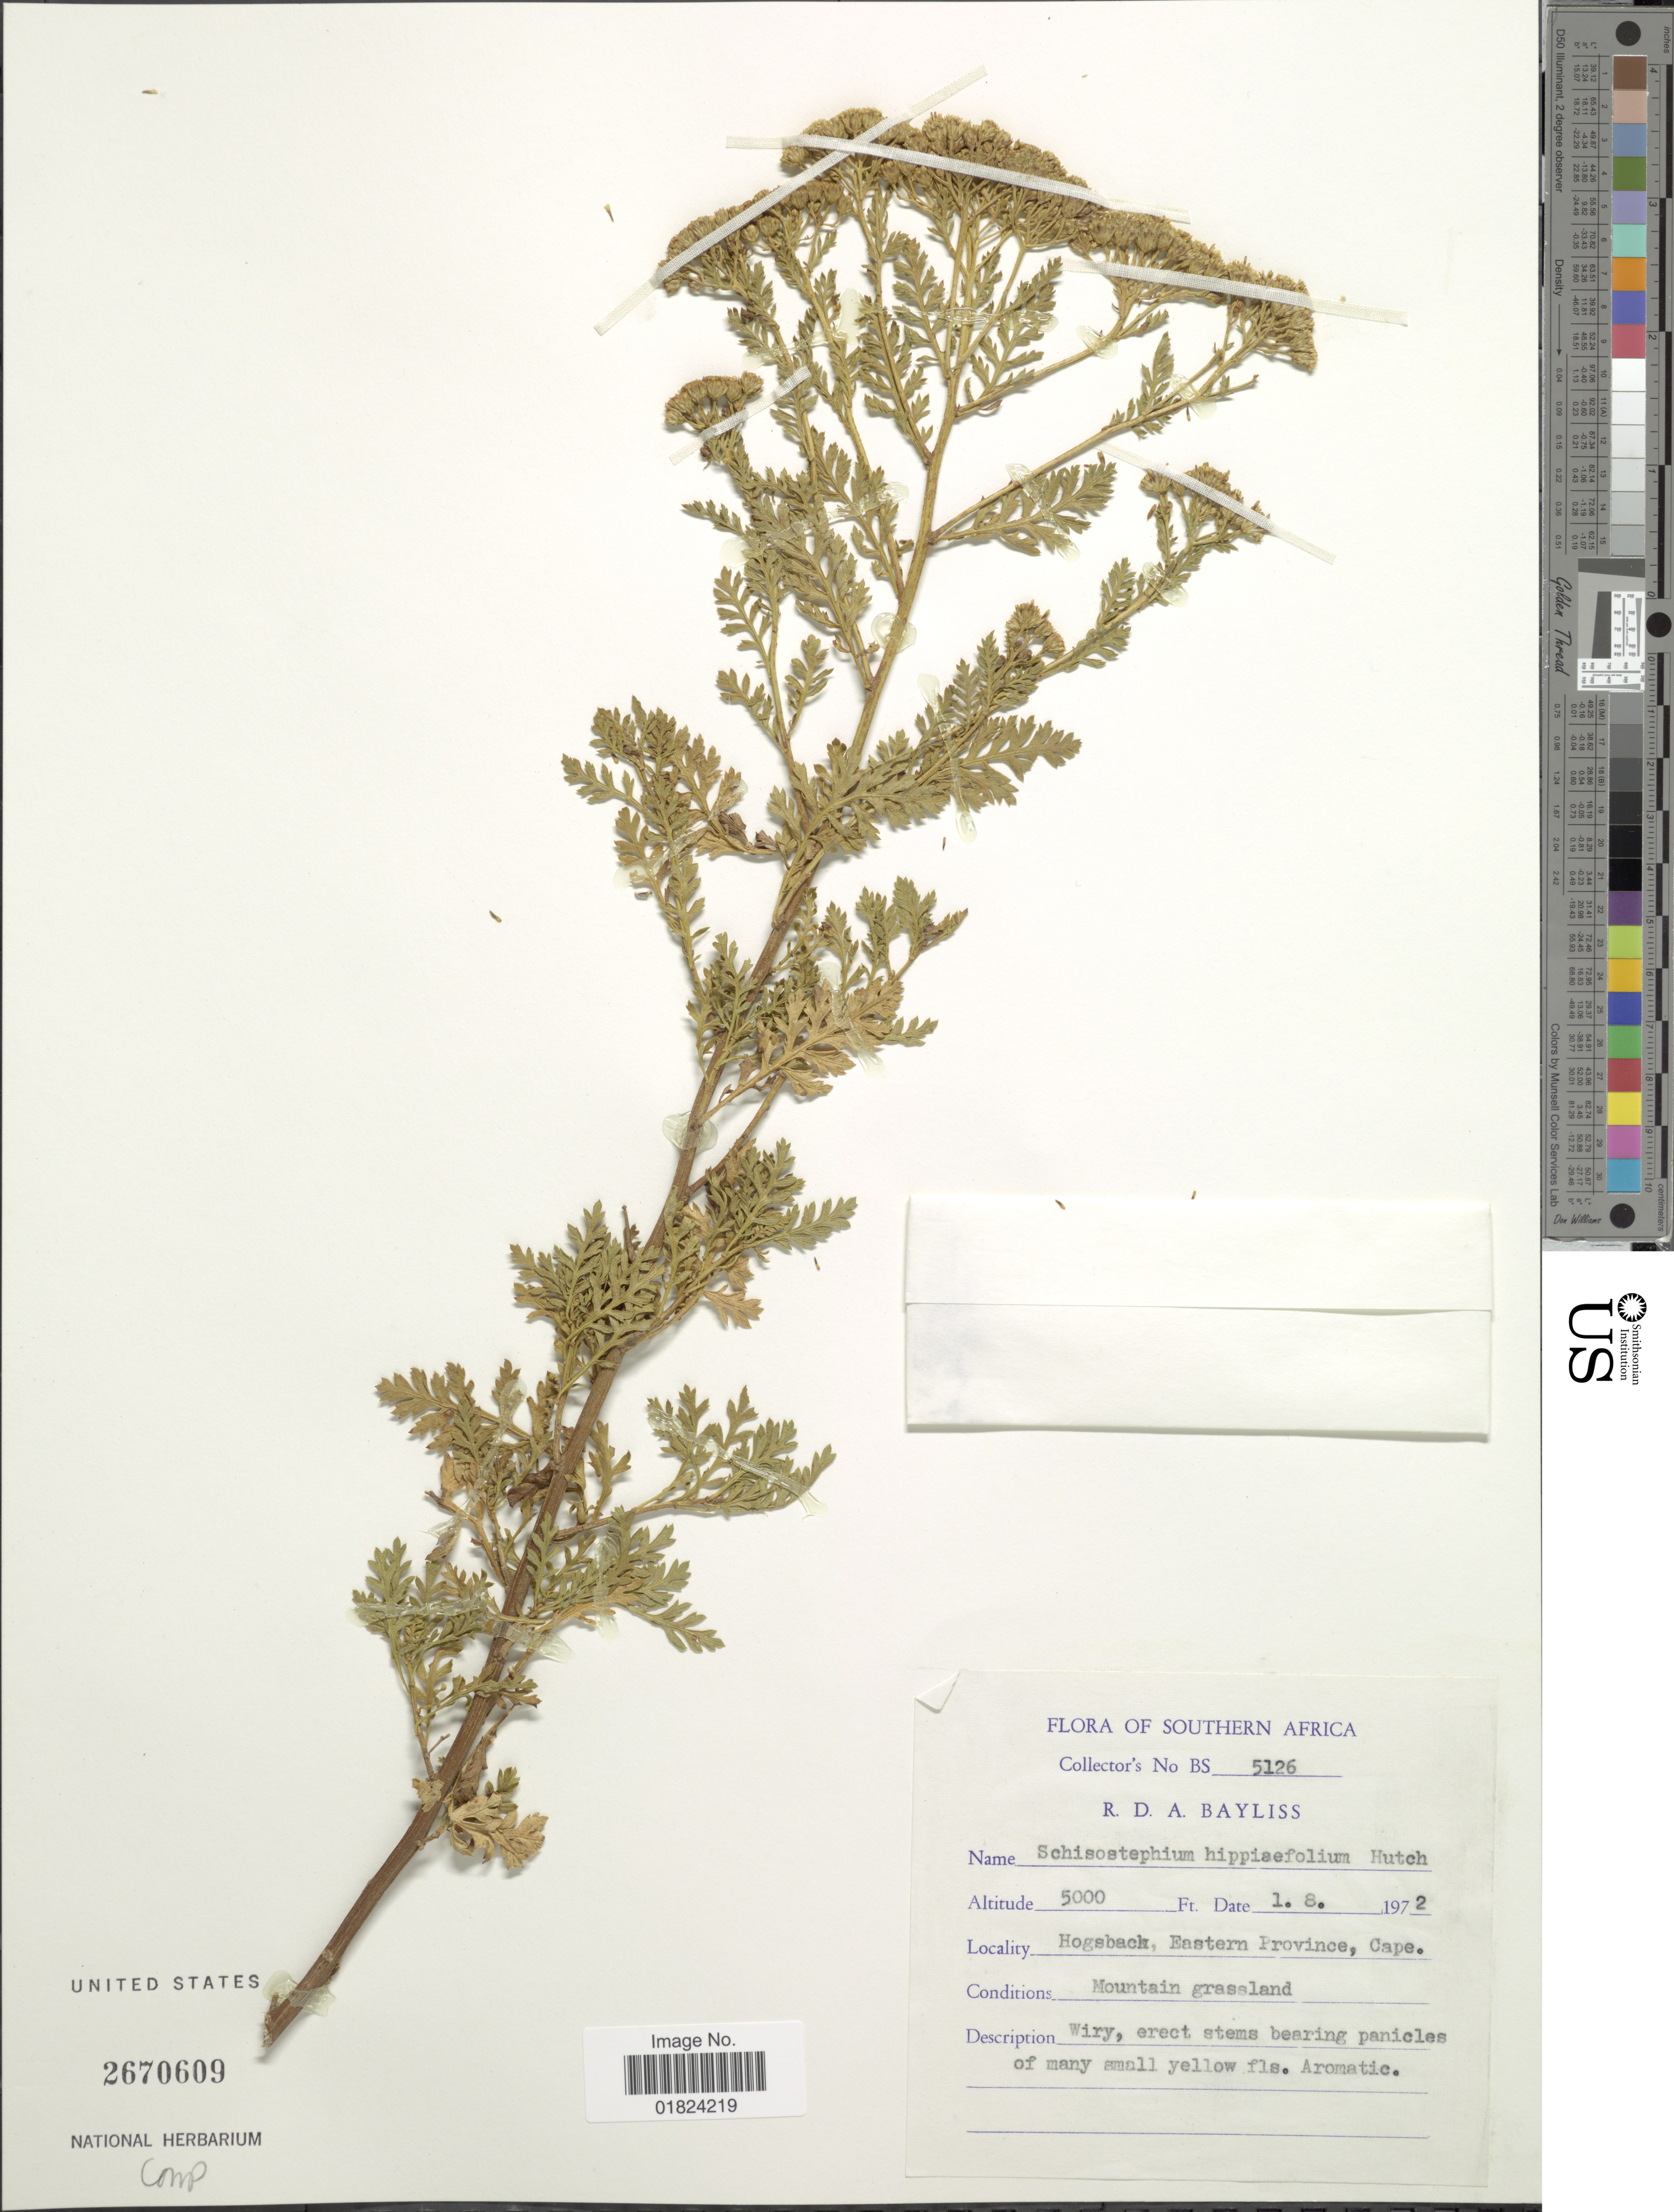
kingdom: Plantae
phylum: Tracheophyta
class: Magnoliopsida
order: Asterales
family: Asteraceae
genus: Schistostephium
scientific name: Schistostephium hippiaefoloium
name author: Hutch.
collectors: R. Bayliss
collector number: BS 5126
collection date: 1972-08-01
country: South Africa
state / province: Eastern Cape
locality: Hogsback, Eastern Province, Cape.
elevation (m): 1524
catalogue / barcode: US 2670609